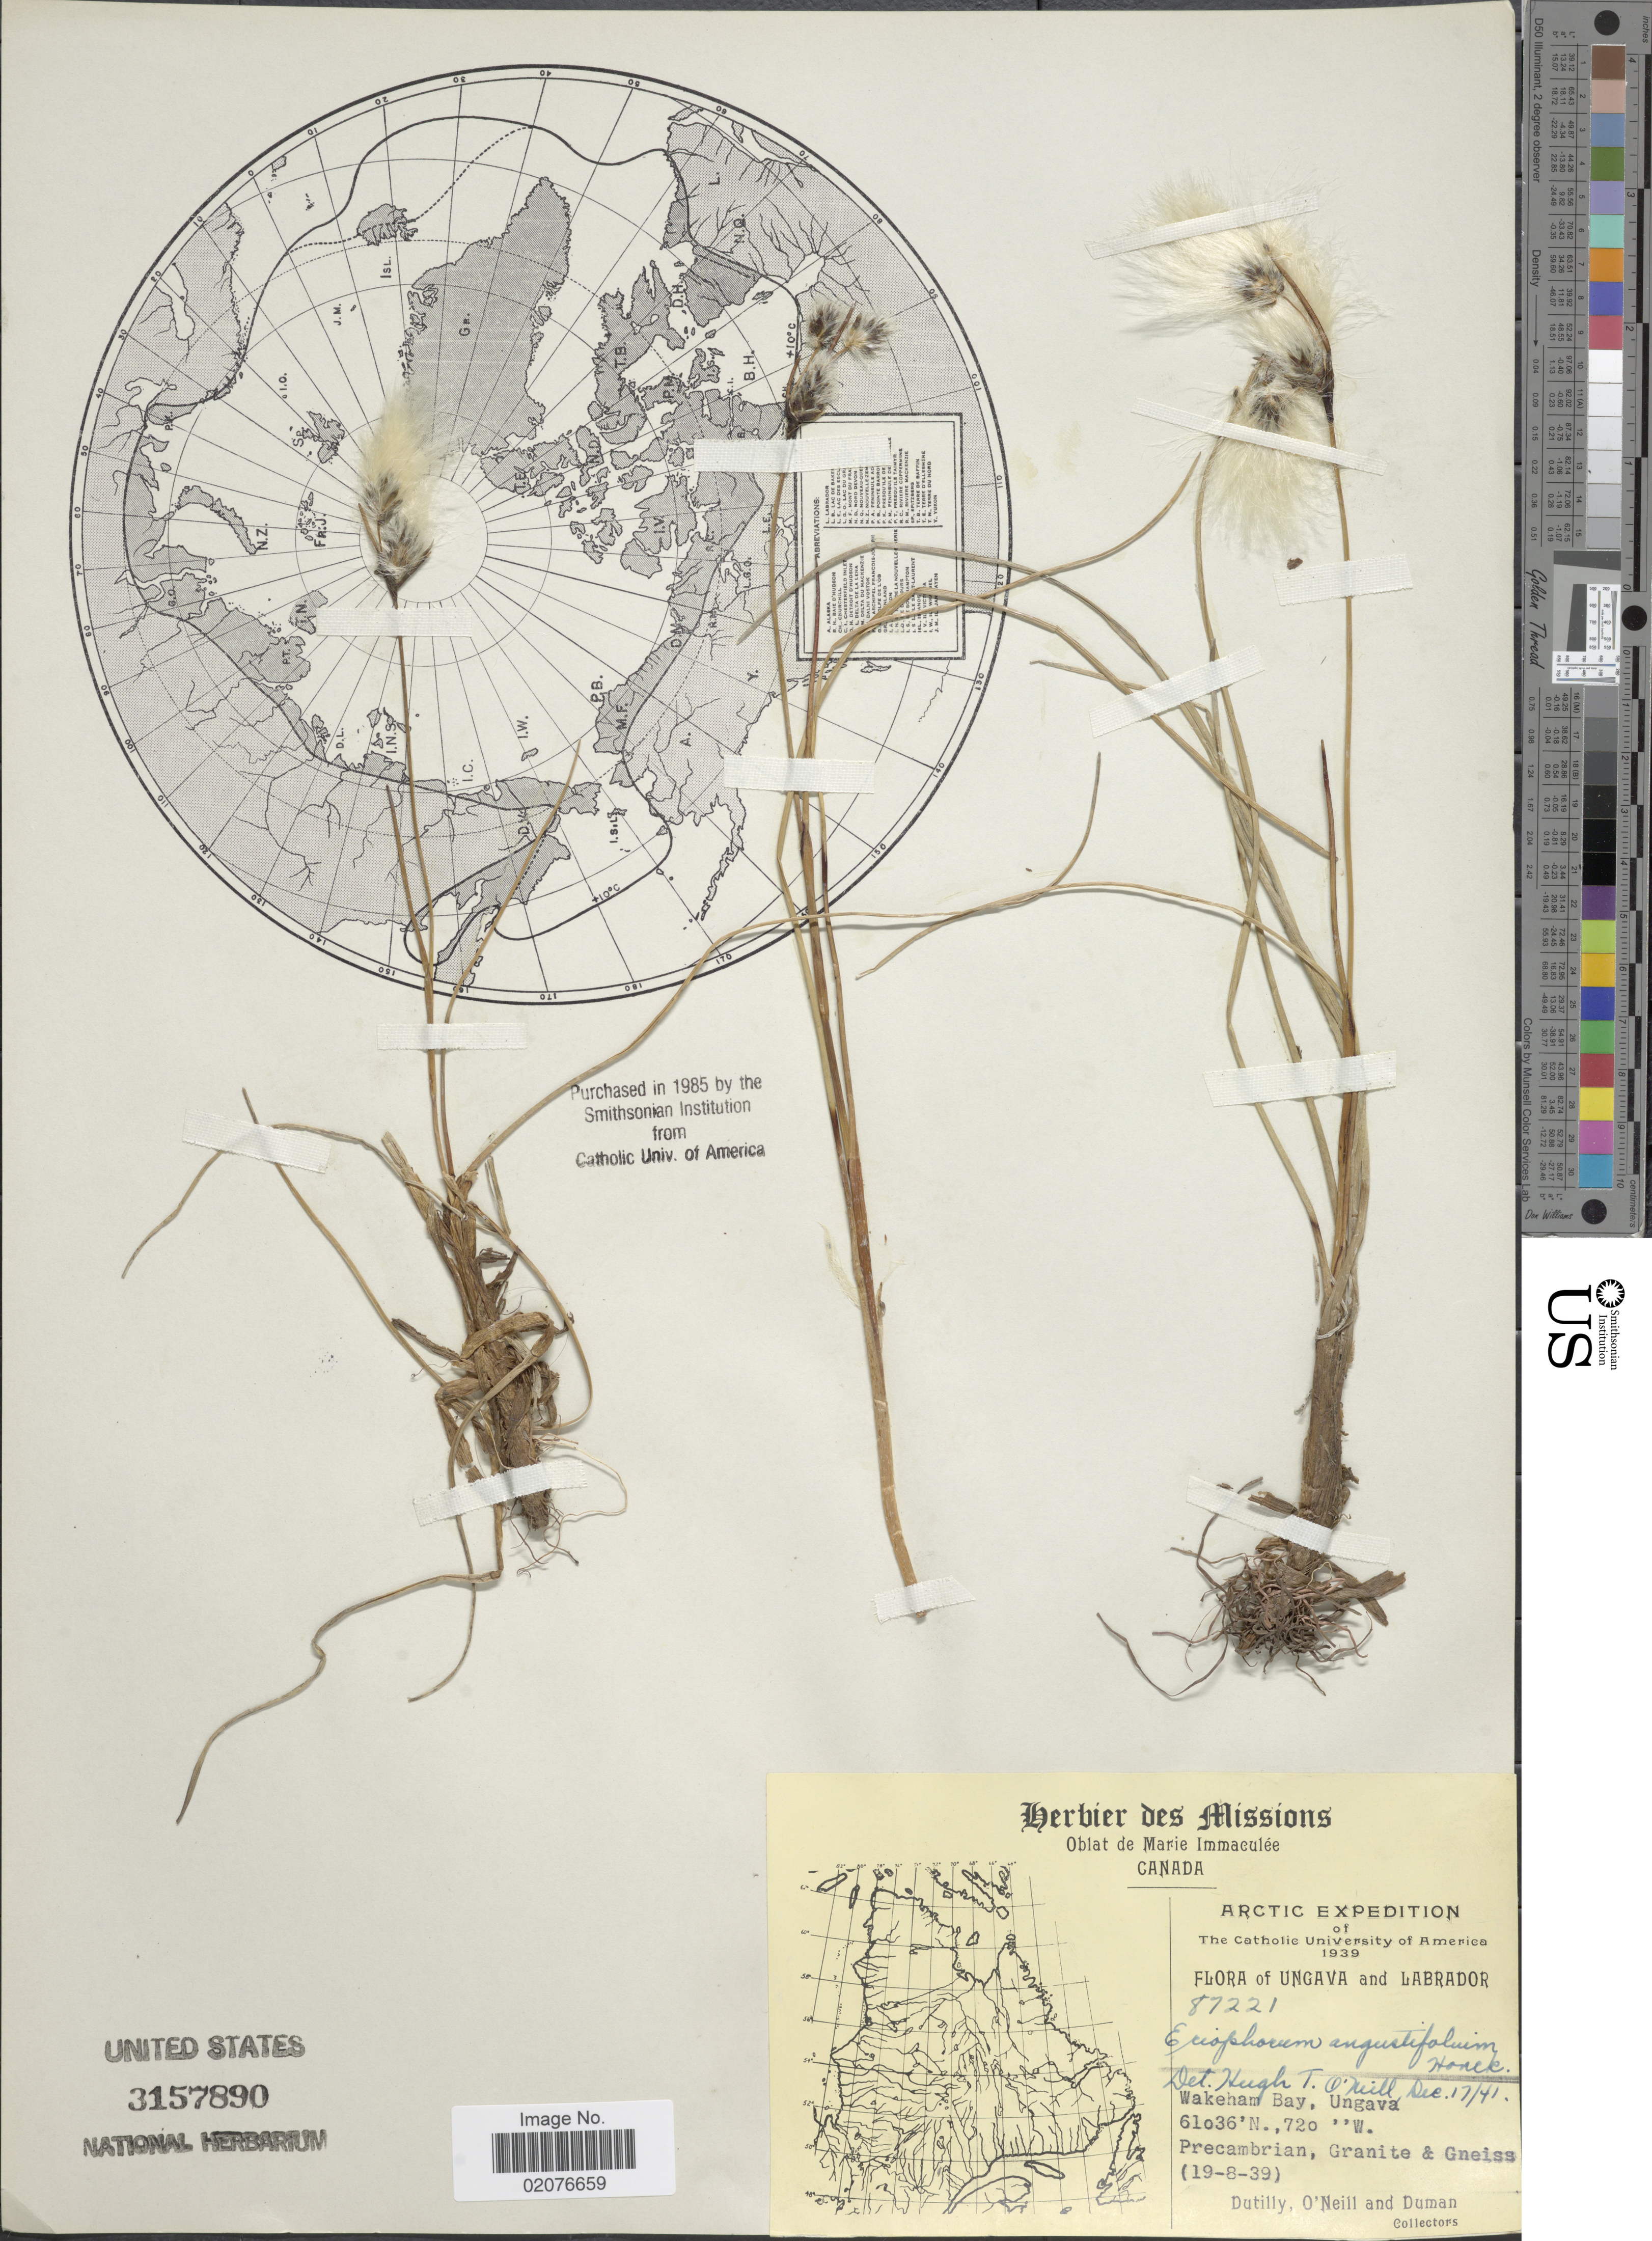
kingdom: Plantae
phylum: Tracheophyta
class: Liliopsida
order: Poales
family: Cyperaceae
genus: Eriophorum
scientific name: Eriophorum angustifolium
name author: Honck.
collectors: -. Dutilly, O' Neill & -. Duman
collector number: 87221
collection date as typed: Transcribed d/m/y: 19/8/39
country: Canada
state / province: Newfoundland and Labrador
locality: Ungava and Labrador, Wakeham Bay, Ungava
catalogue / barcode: US 3157890